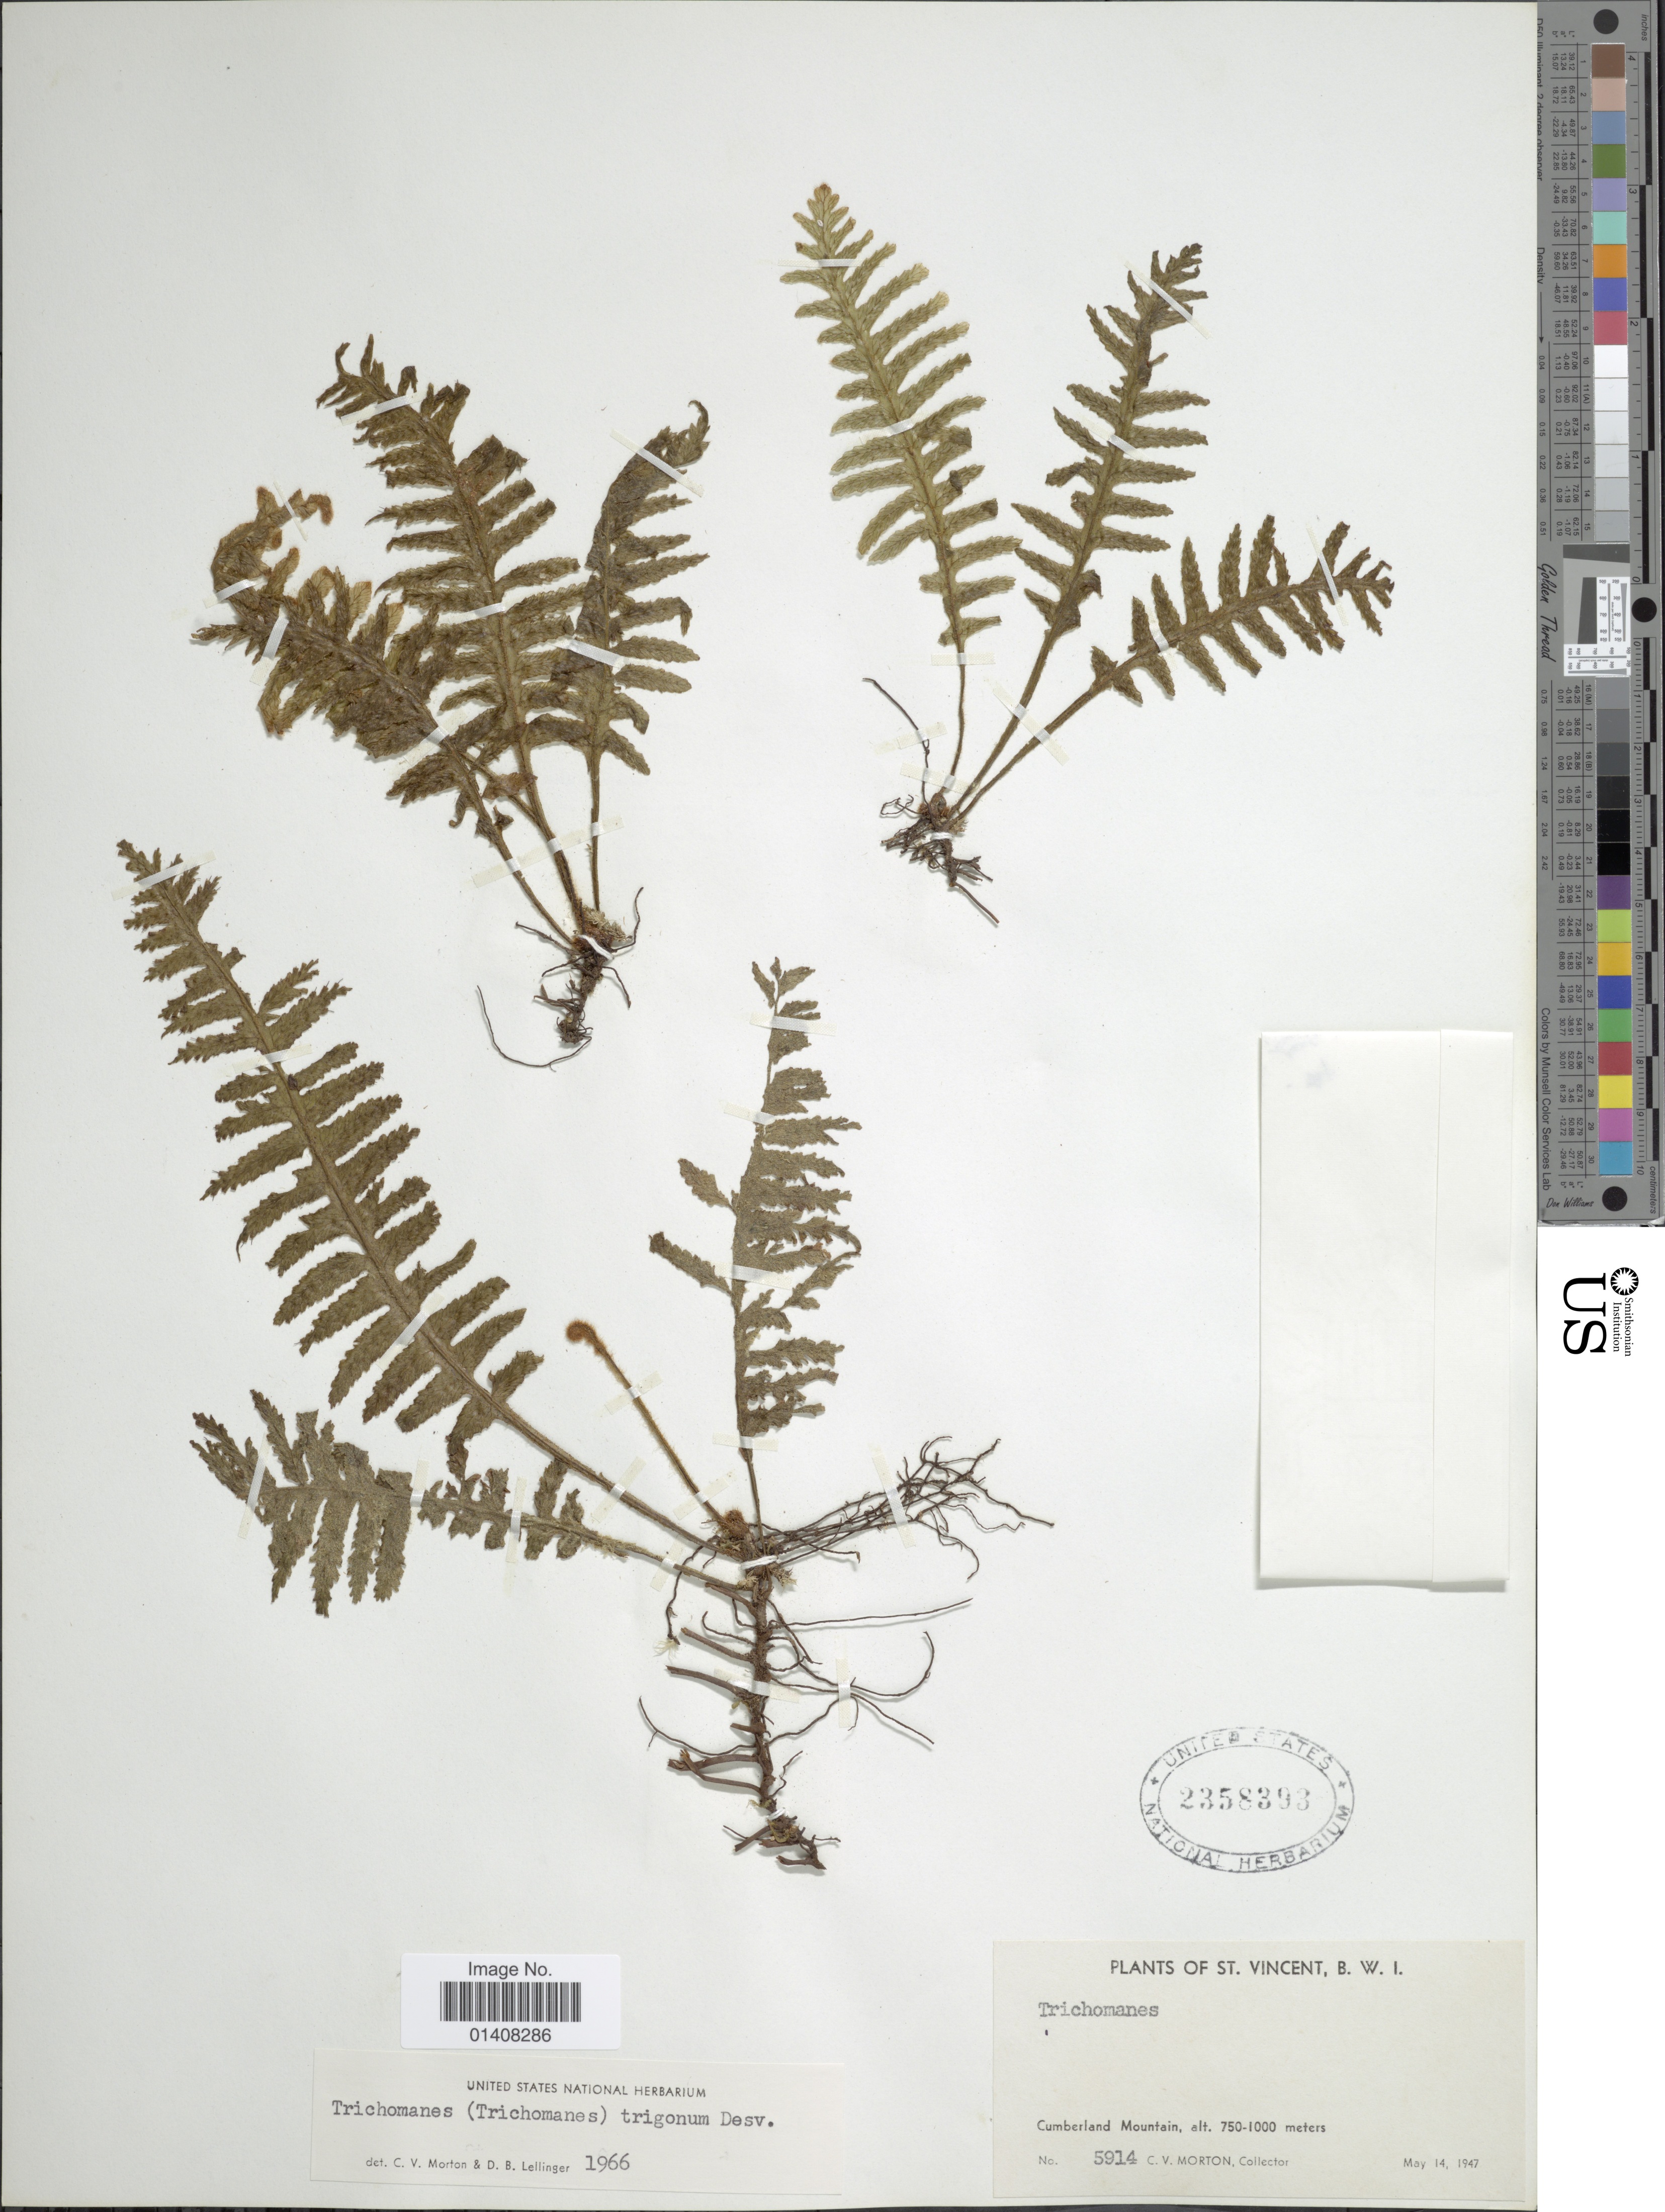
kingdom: Plantae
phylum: Tracheophyta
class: Polypodiopsida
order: Hymenophyllales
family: Hymenophyllaceae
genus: Trichomanes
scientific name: Trichomanes trigonum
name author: Desv.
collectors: C. V. Morton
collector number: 5914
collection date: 1947-05-14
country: St. Vincent - Grenadines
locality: St. Vincent, B.W.I., Cumberland Mountain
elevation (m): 750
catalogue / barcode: US 2358393